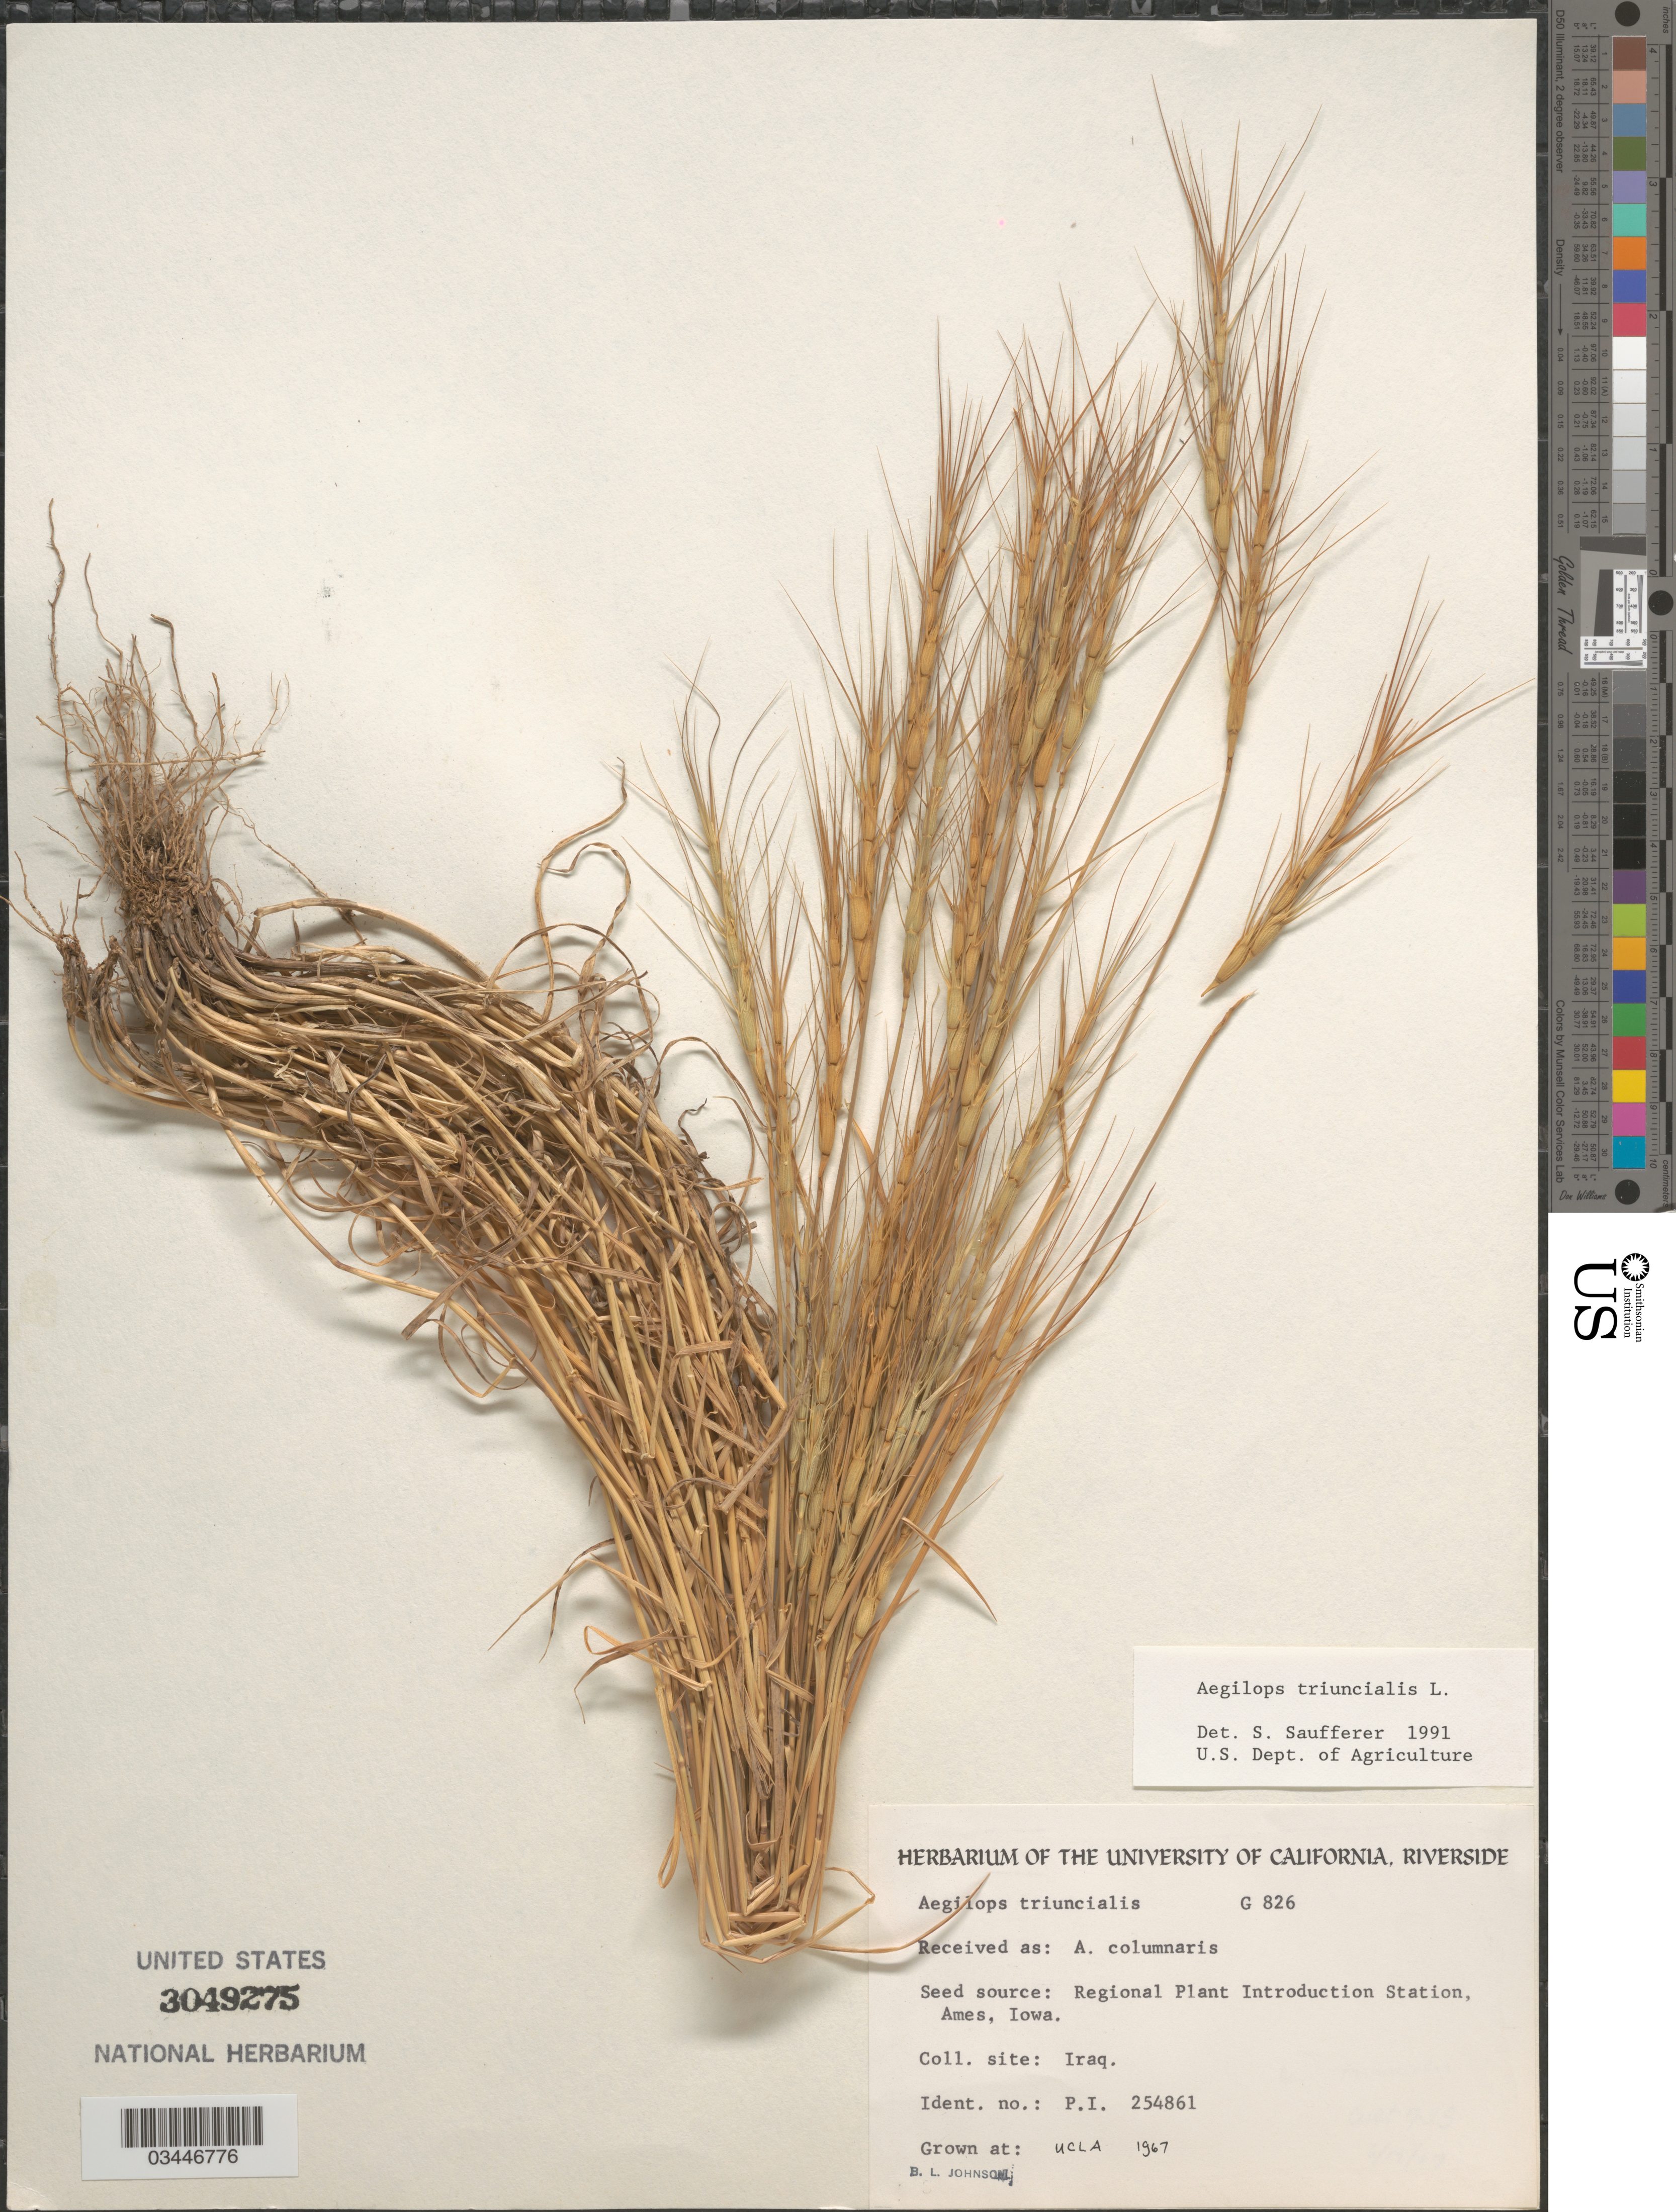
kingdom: Plantae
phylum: Tracheophyta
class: Liliopsida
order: Poales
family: Poaceae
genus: Aegilops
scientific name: Aegilops triuncialis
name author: L.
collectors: B. Johnson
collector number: G826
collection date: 1967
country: United States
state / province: California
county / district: Los Angeles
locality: UCLA.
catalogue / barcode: US 3049275